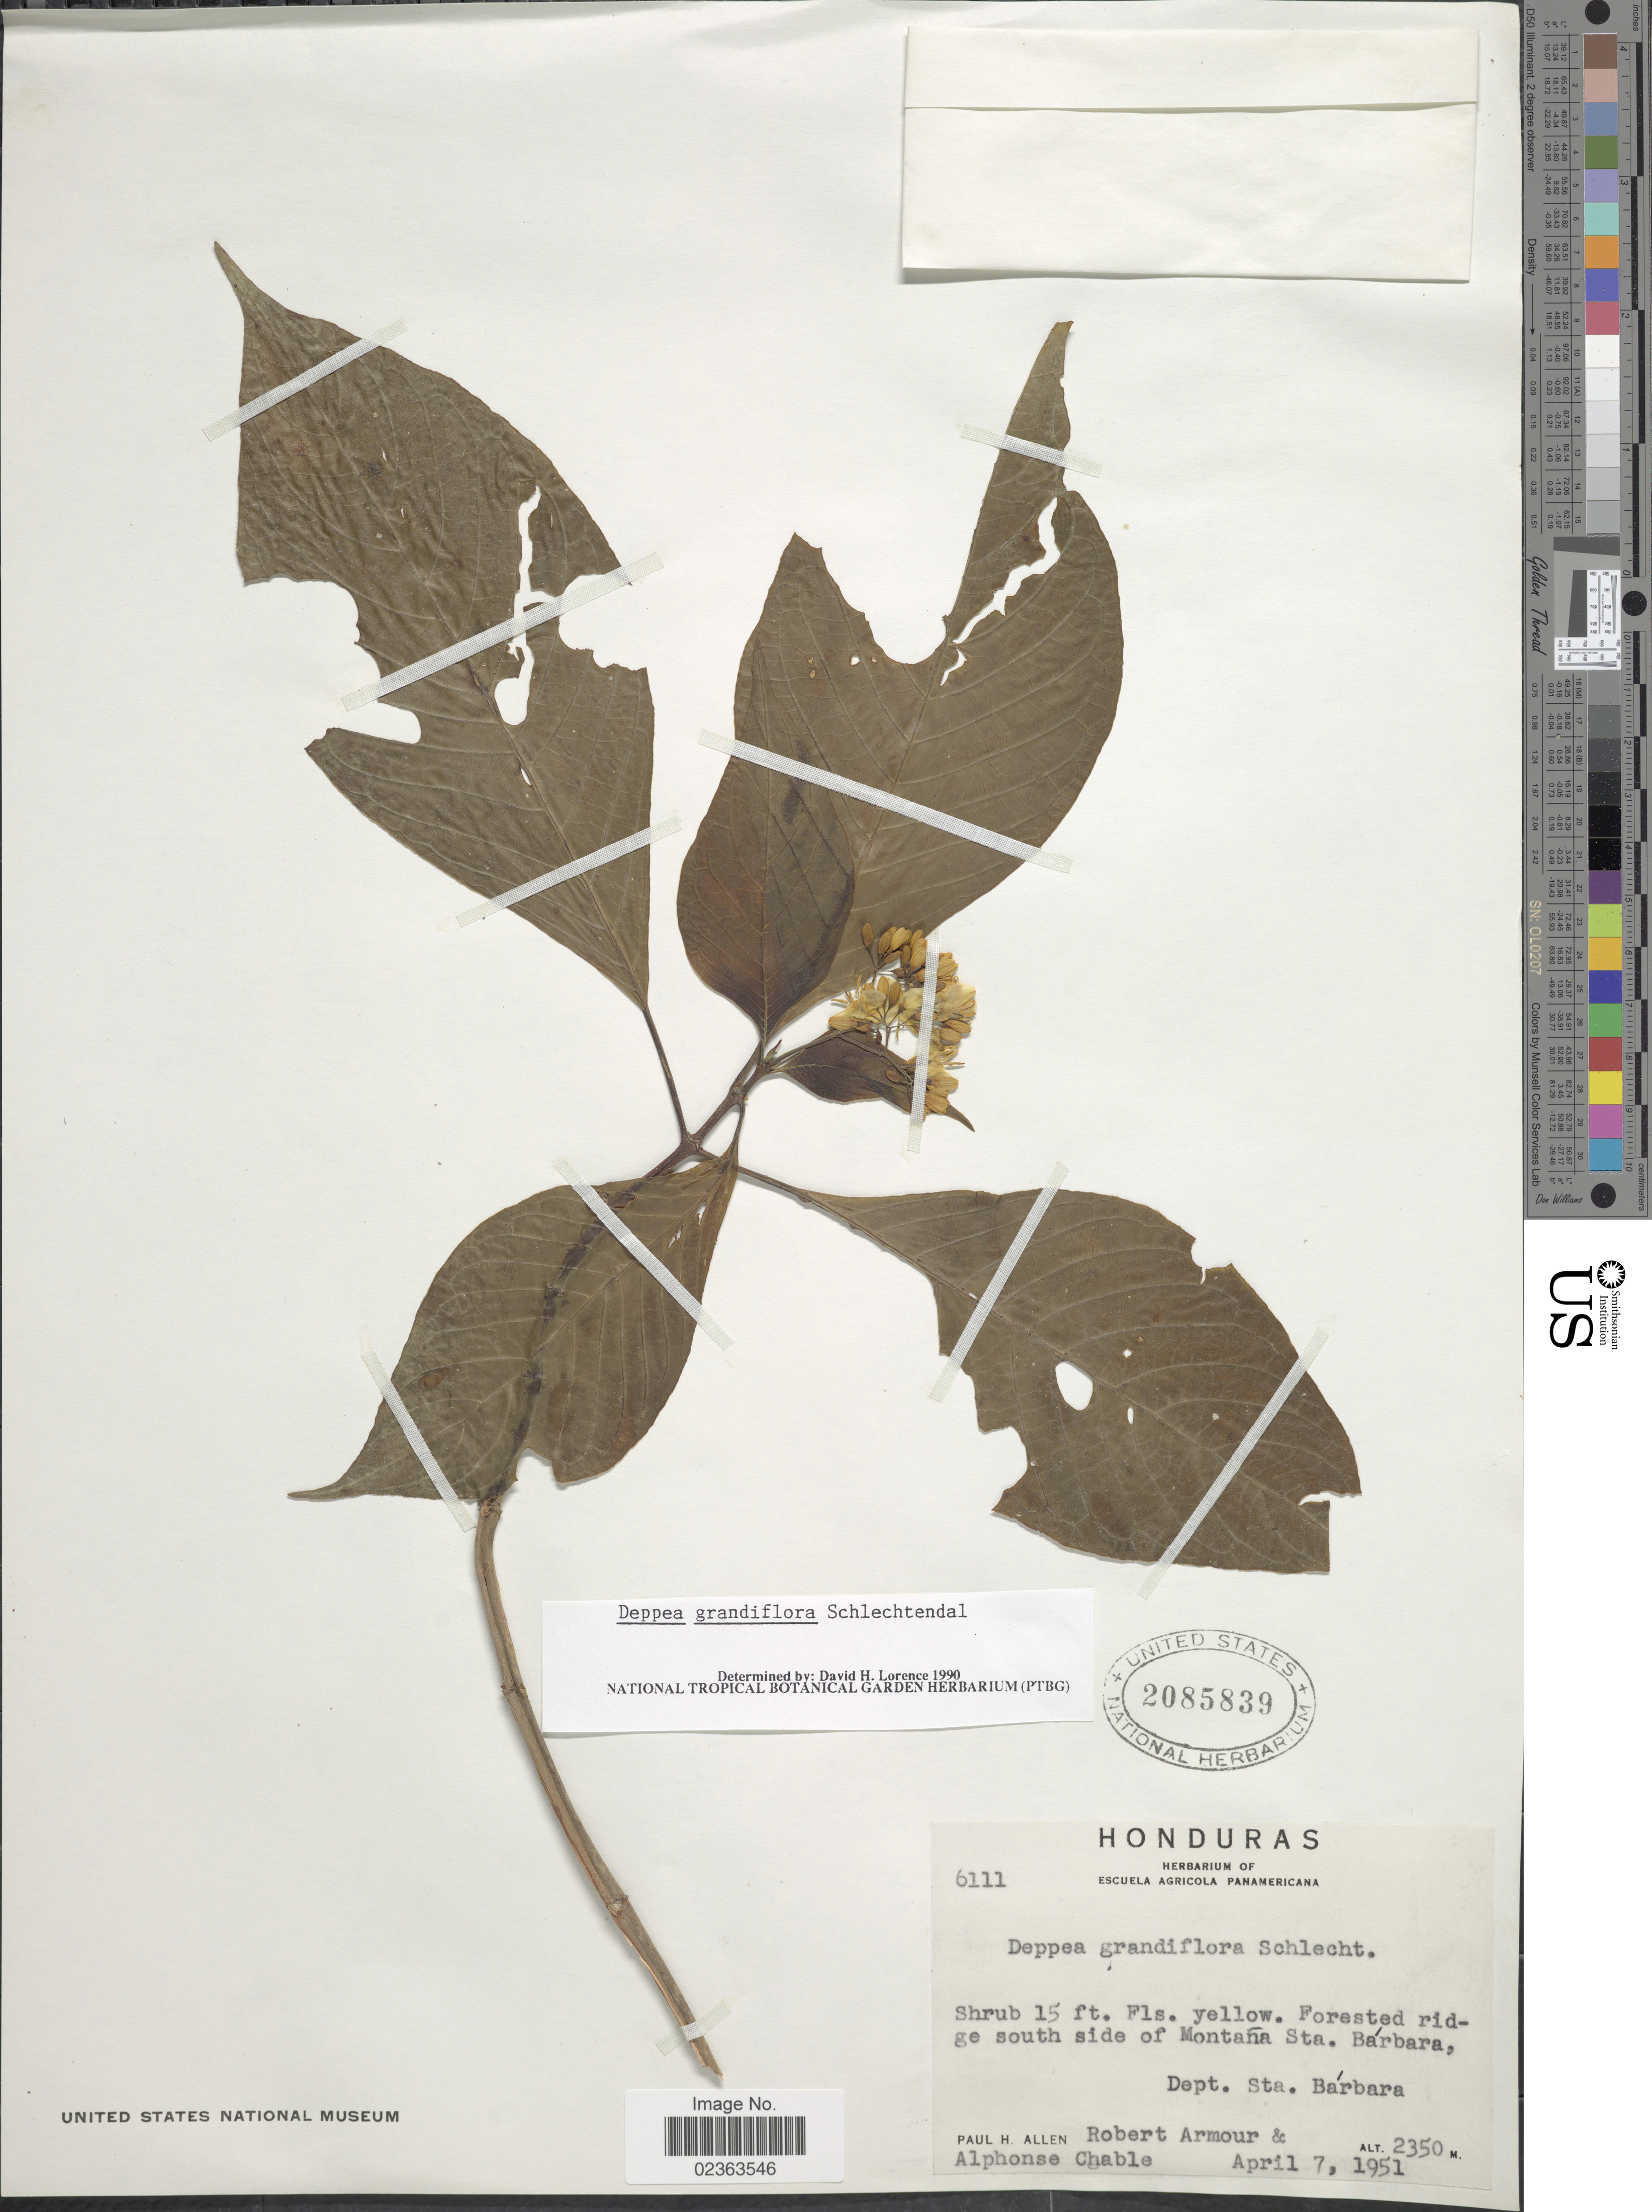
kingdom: Plantae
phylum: Tracheophyta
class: Magnoliopsida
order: Gentianales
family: Rubiaceae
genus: Deppea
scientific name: Deppea grandiflora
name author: Schltdl.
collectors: P. H. Allen, R. Armour & A. Chable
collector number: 6111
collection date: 1951-04-07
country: Honduras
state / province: Santa Bárbara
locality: Forested ridge south side of Montaña Sta Bárbara, Dept Sta Bárbara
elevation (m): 2350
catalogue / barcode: US 2085839